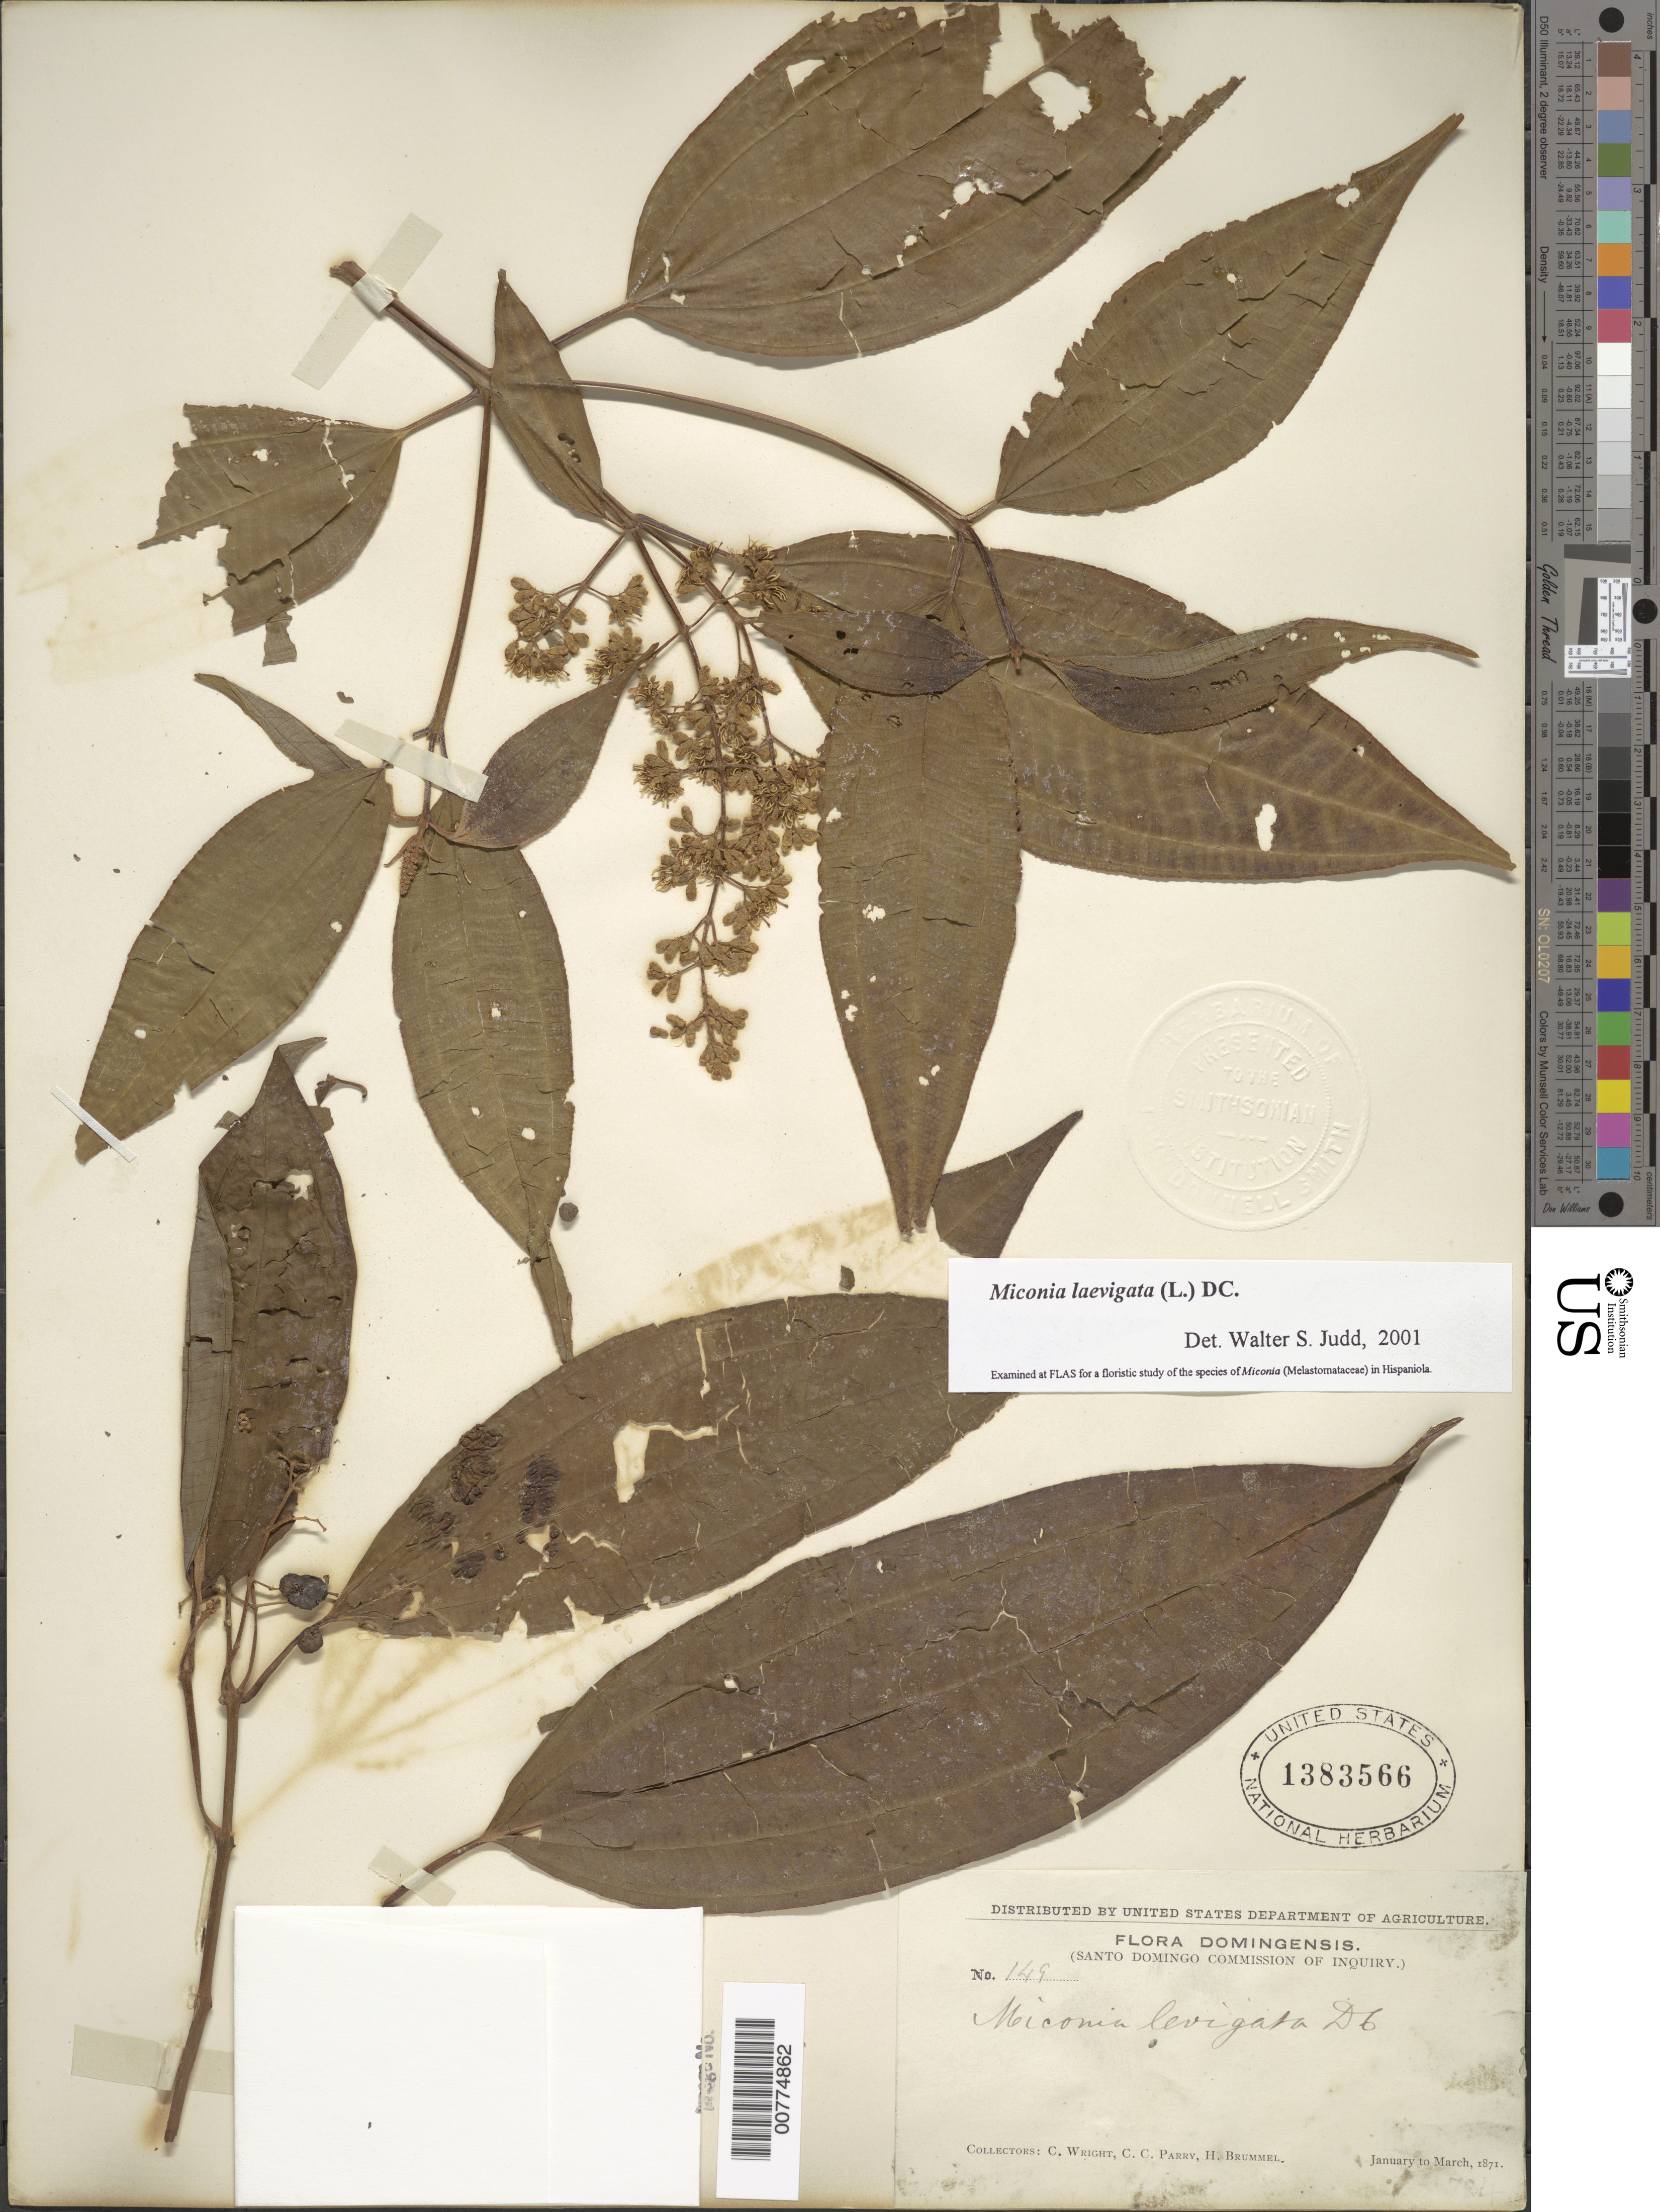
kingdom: Plantae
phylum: Tracheophyta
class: Magnoliopsida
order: Myrtales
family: Melastomataceae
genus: Miconia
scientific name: Miconia laevigata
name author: (L.) D. Don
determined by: Judd, Walter S.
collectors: C. Wright, C. C. Parry & H. Brummel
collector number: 149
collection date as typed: Jan 1871 to -- Mar 1871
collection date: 1871-01/1871-03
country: Dominican Republic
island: Hispaniola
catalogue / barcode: US 1383566